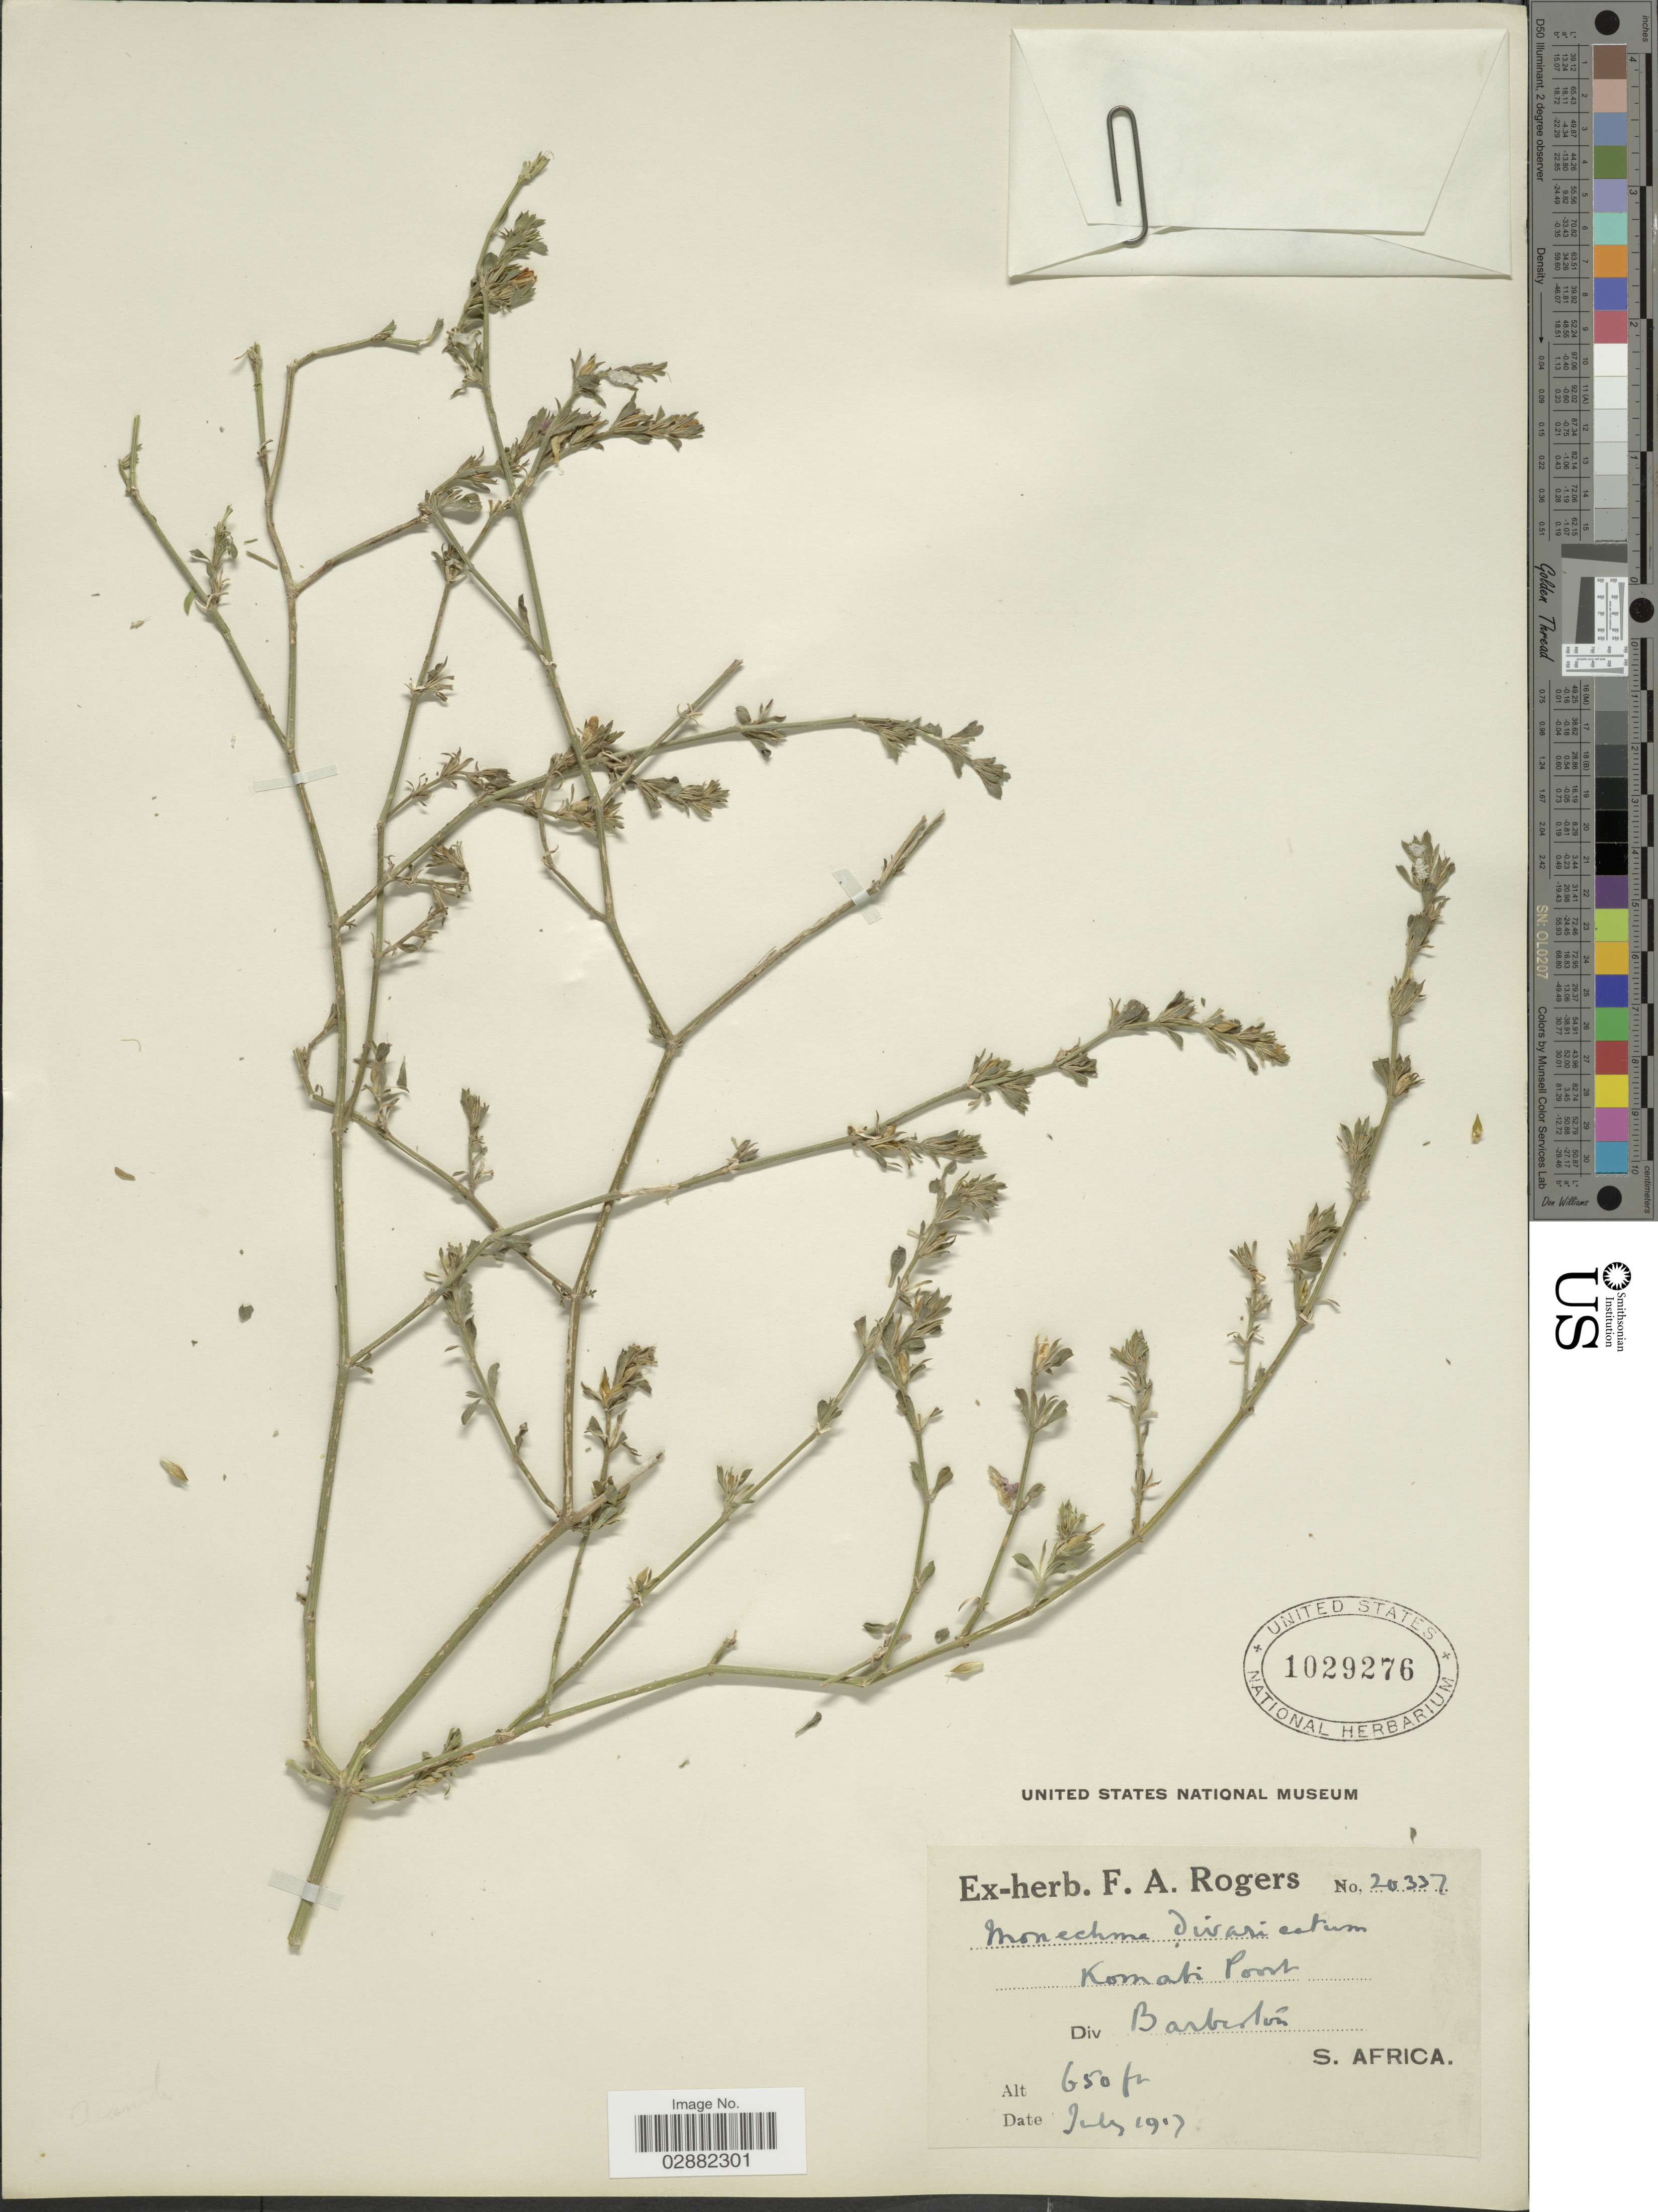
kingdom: Plantae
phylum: Tracheophyta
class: Magnoliopsida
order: Lamiales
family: Acanthaceae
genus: Justicia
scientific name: Justicia divaricata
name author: Willd. ex Nees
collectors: ex herb. F. A. Rogers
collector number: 20337*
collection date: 1917-07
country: South Africa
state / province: Mpumalanga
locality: Komati Poort, Div. Barberton. S. Africa.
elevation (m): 198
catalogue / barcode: US 1029276